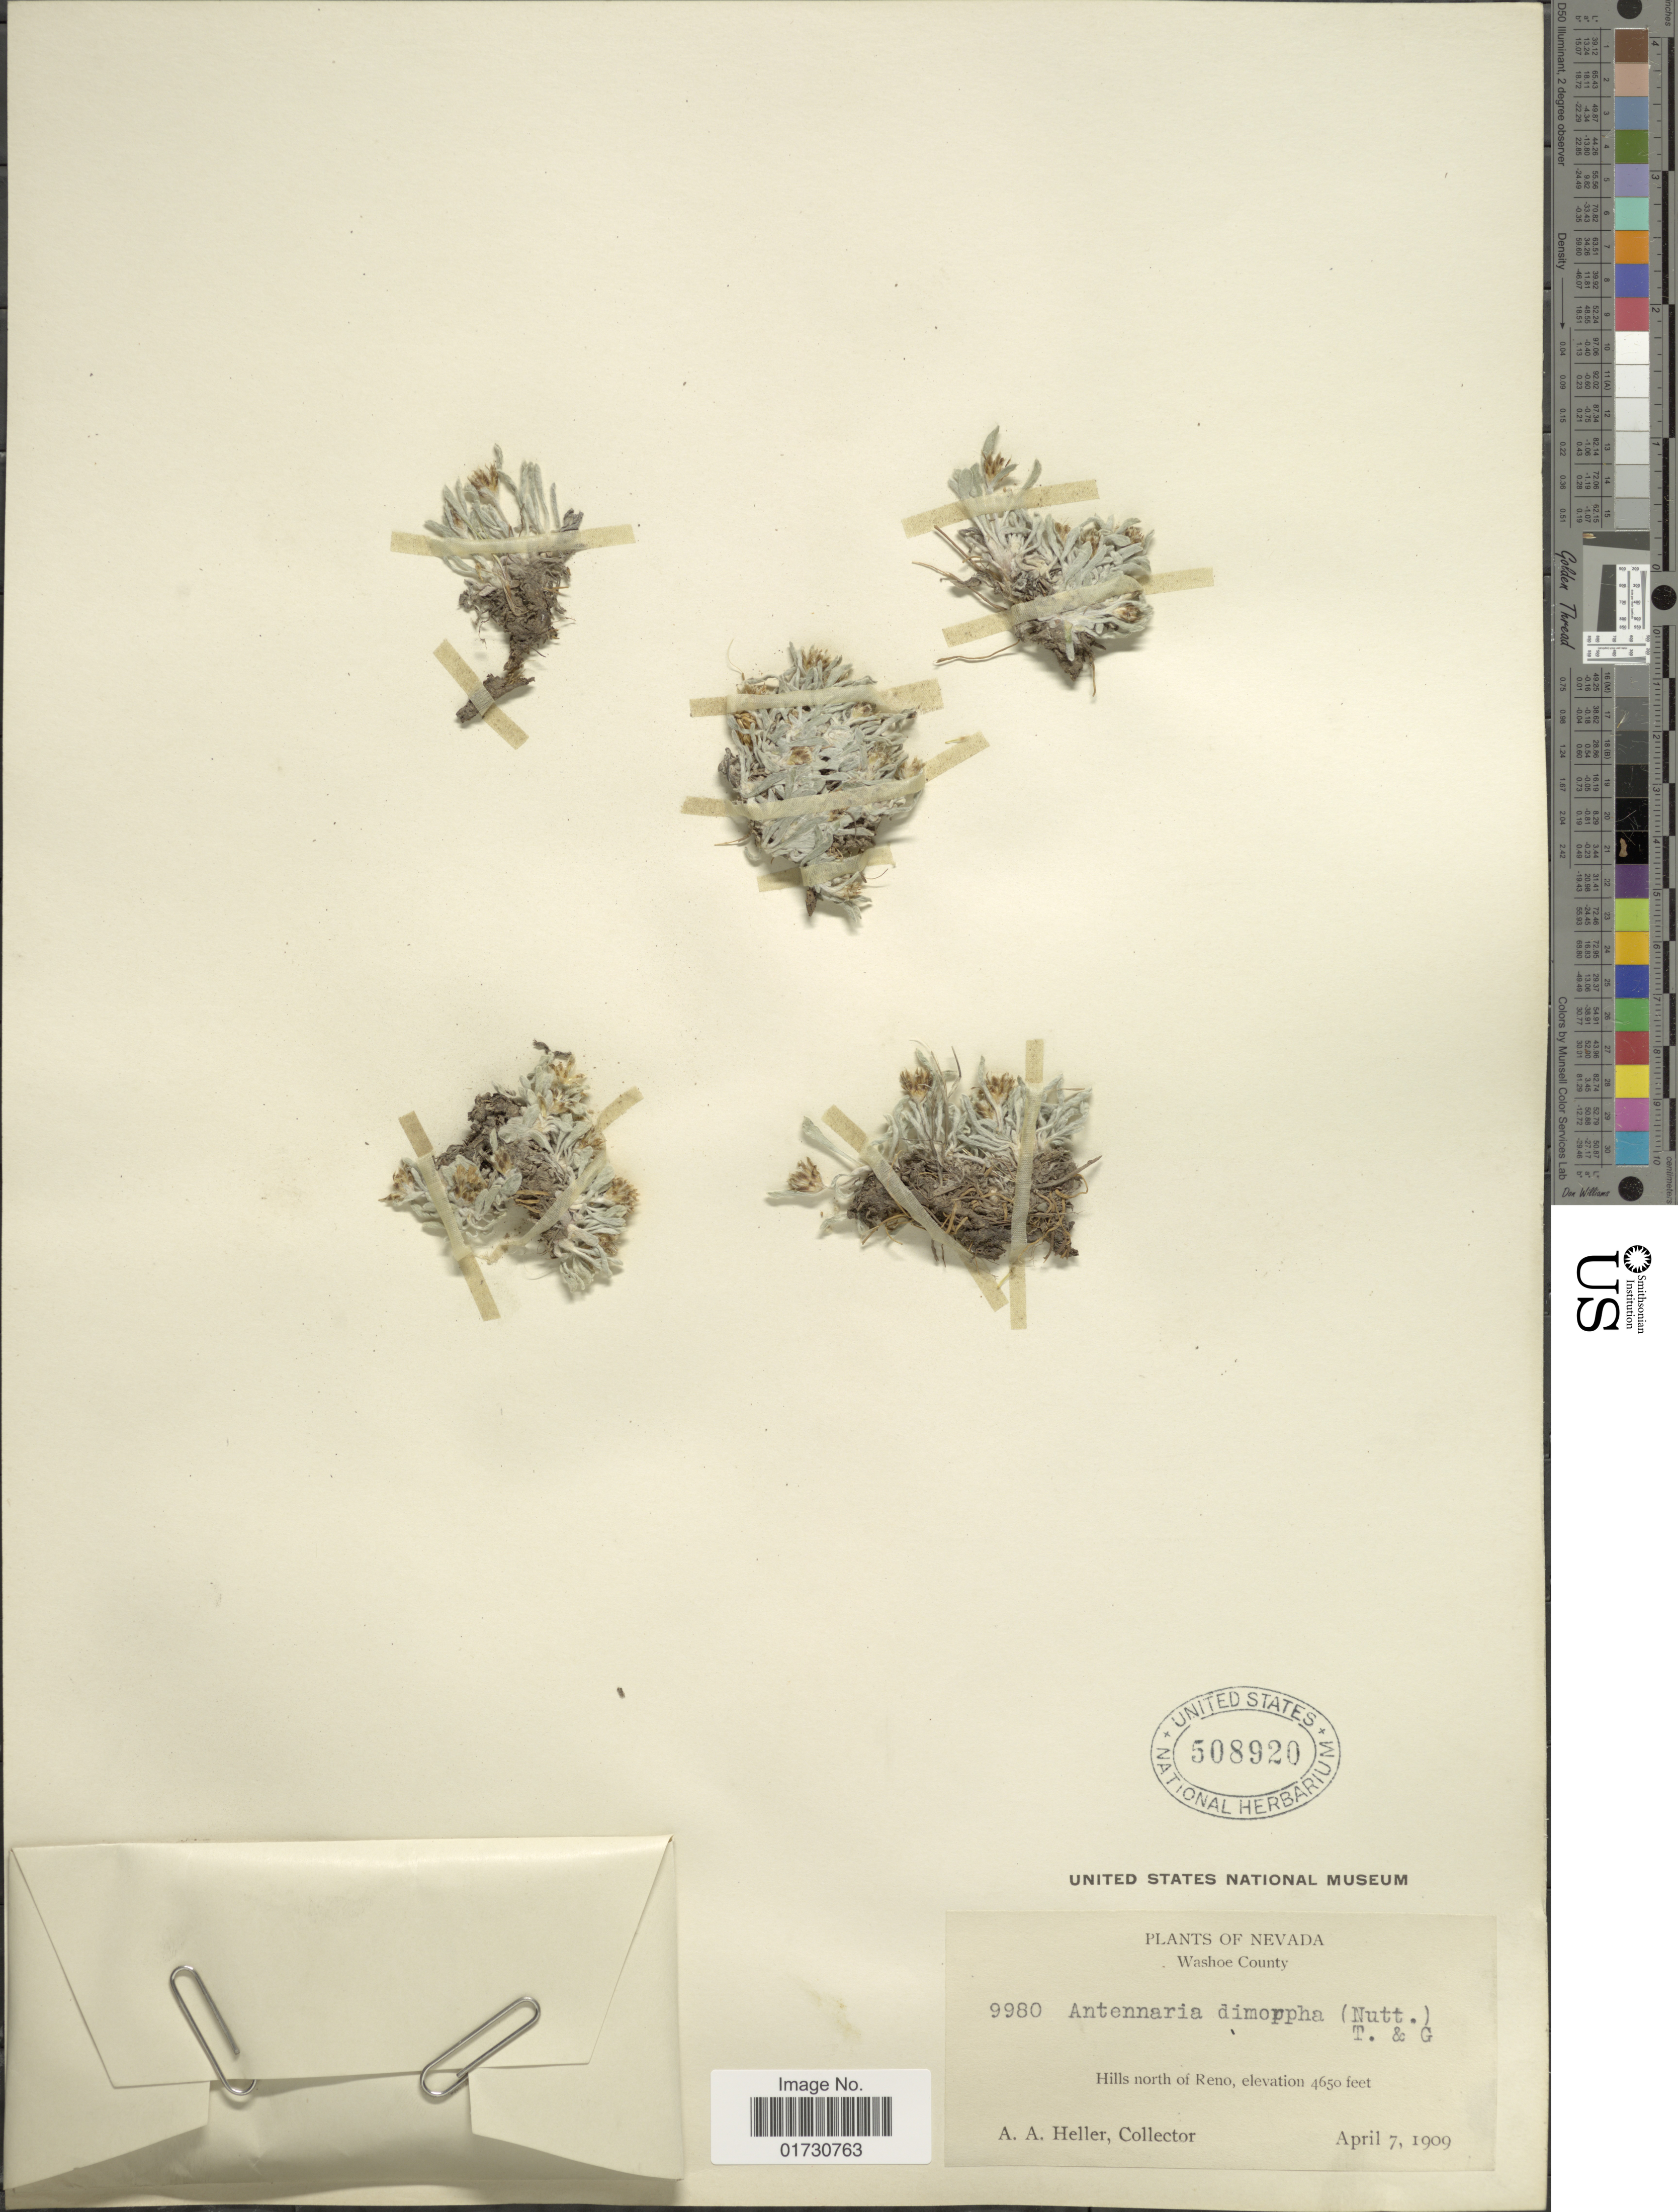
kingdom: Plantae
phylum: Tracheophyta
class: Magnoliopsida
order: Asterales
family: Asteraceae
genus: Antennaria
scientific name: Antennaria dimorpha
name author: (Nutt.) Torr. & A. Gray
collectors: A. A. Heller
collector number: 9980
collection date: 1909-04-07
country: United States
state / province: Nevada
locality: Washoe County, Hills north of Reno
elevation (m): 1417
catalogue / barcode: US 508920